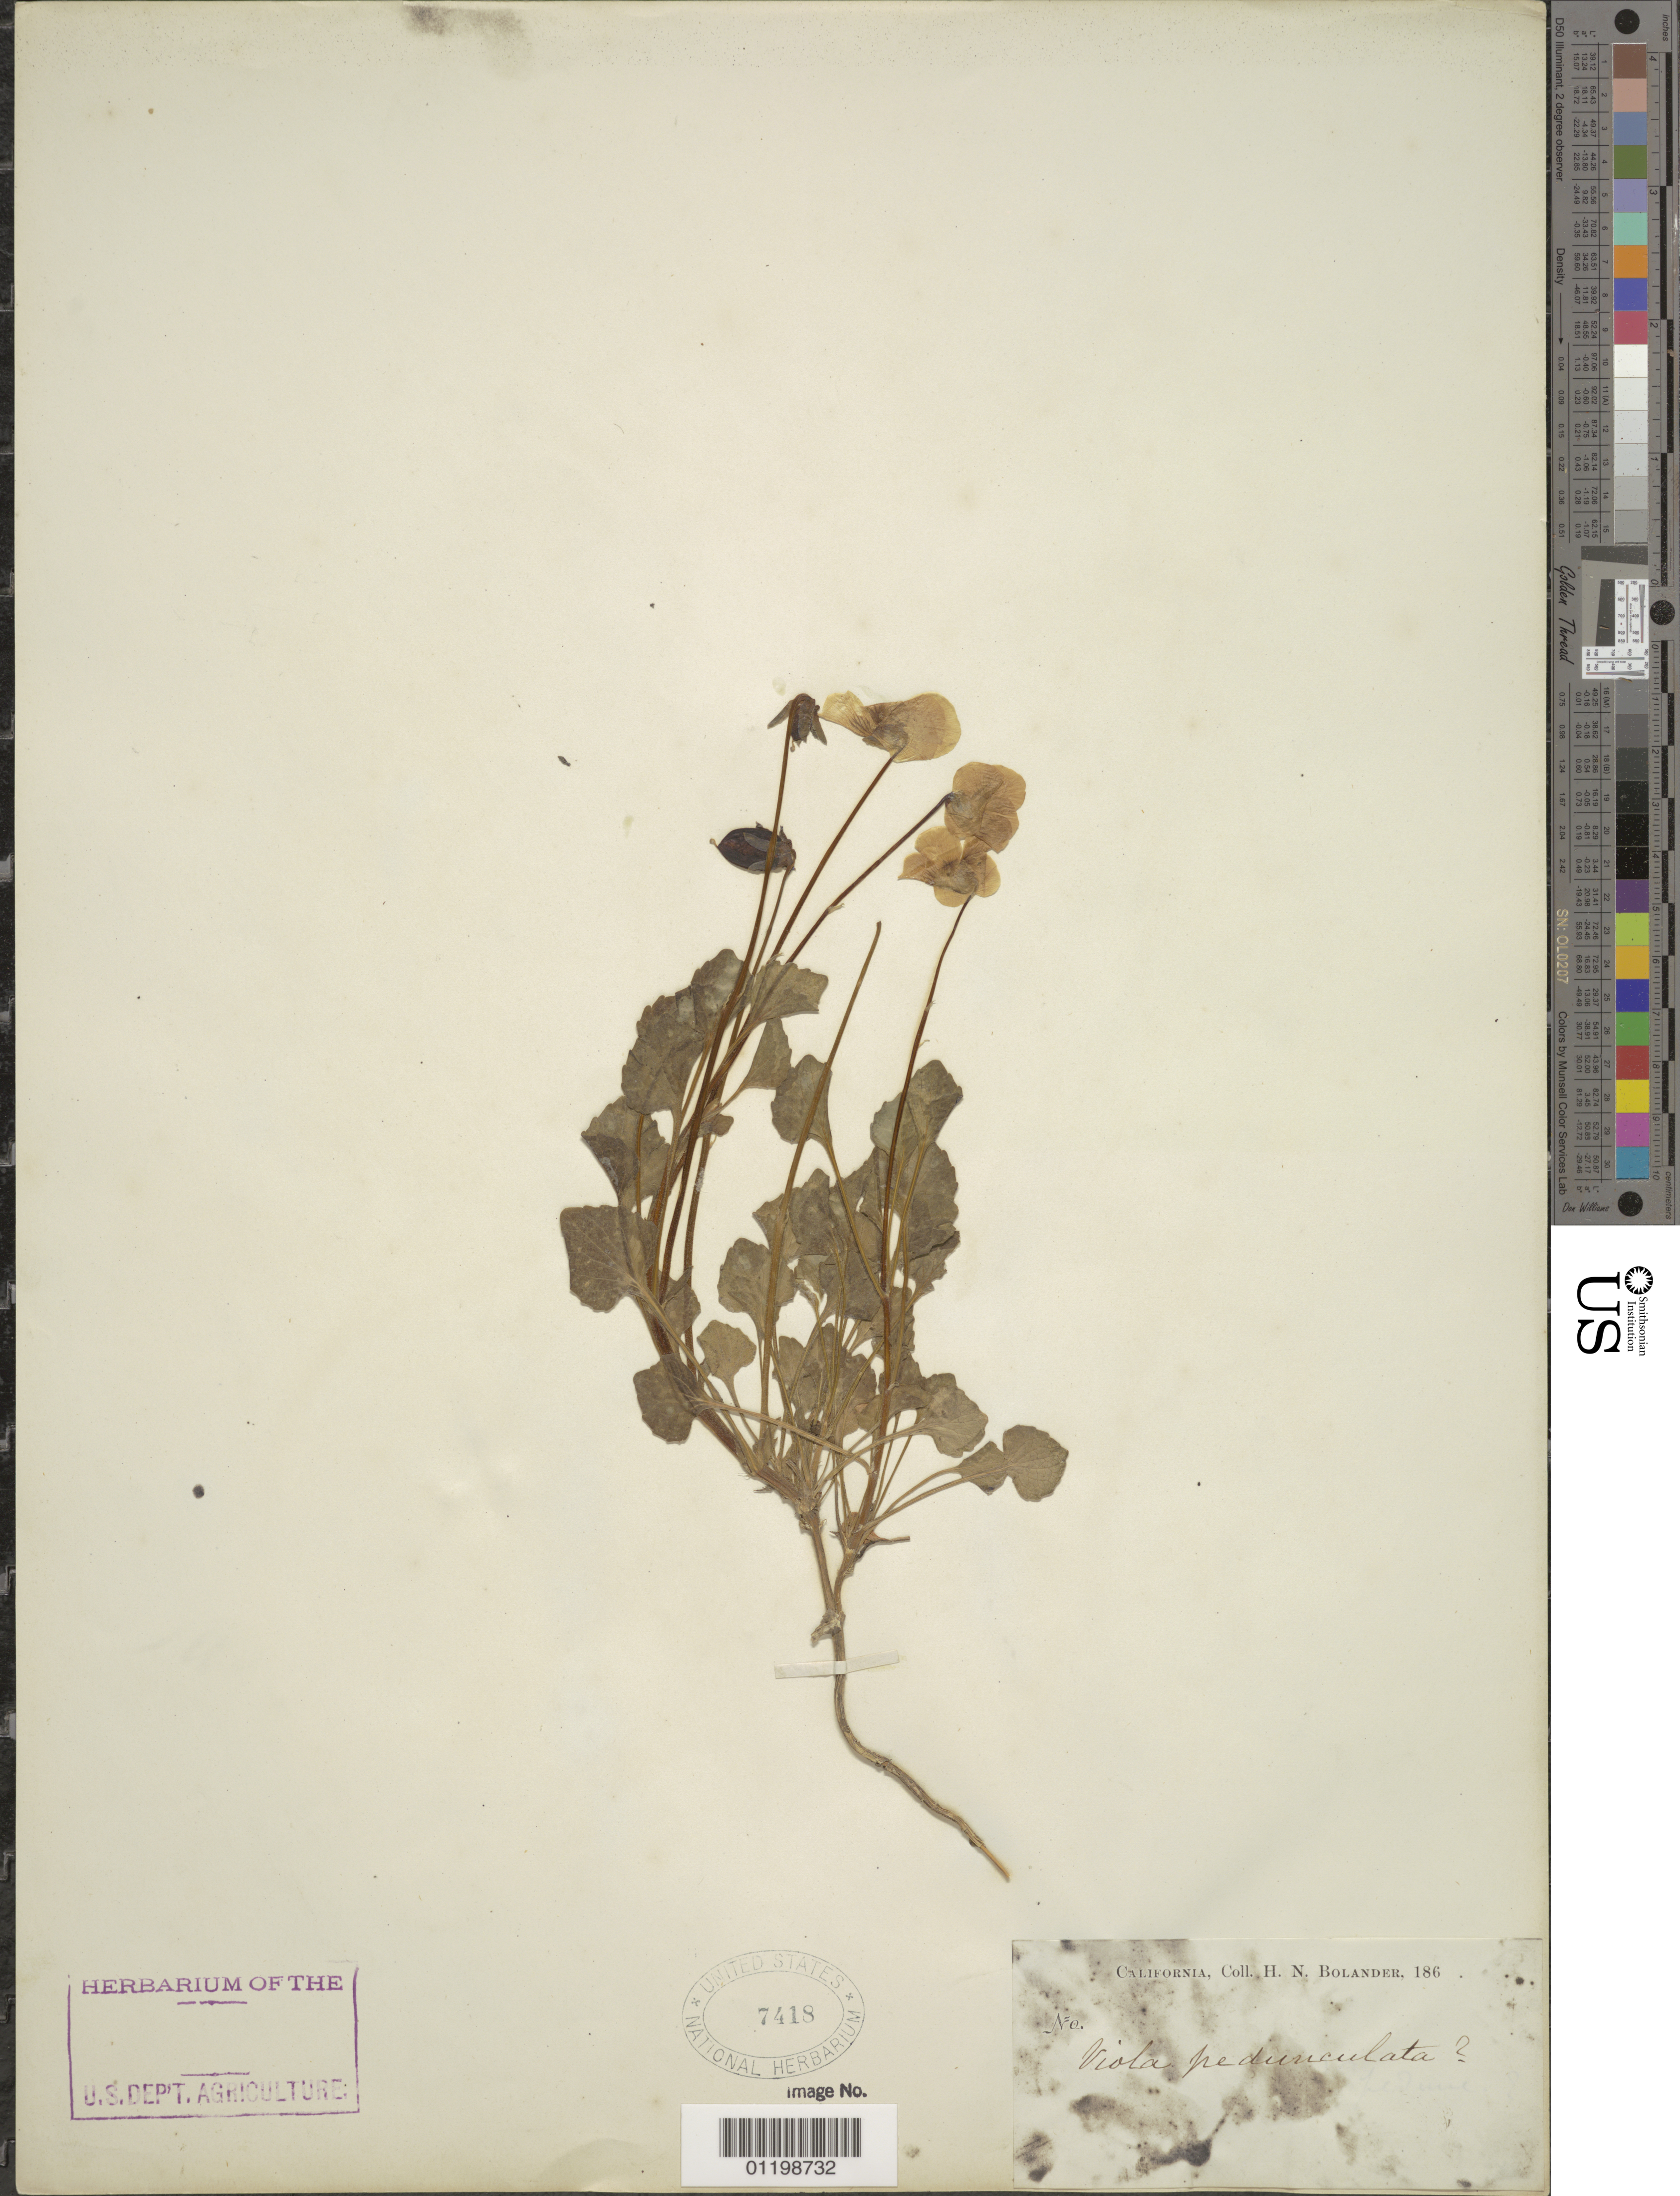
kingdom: Plantae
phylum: Tracheophyta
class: Magnoliopsida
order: Malpighiales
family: Violaceae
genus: Viola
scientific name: Viola pedunculata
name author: Torr. & A. Gray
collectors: H. Bolander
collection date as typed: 186-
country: United States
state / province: California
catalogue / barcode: US 7418